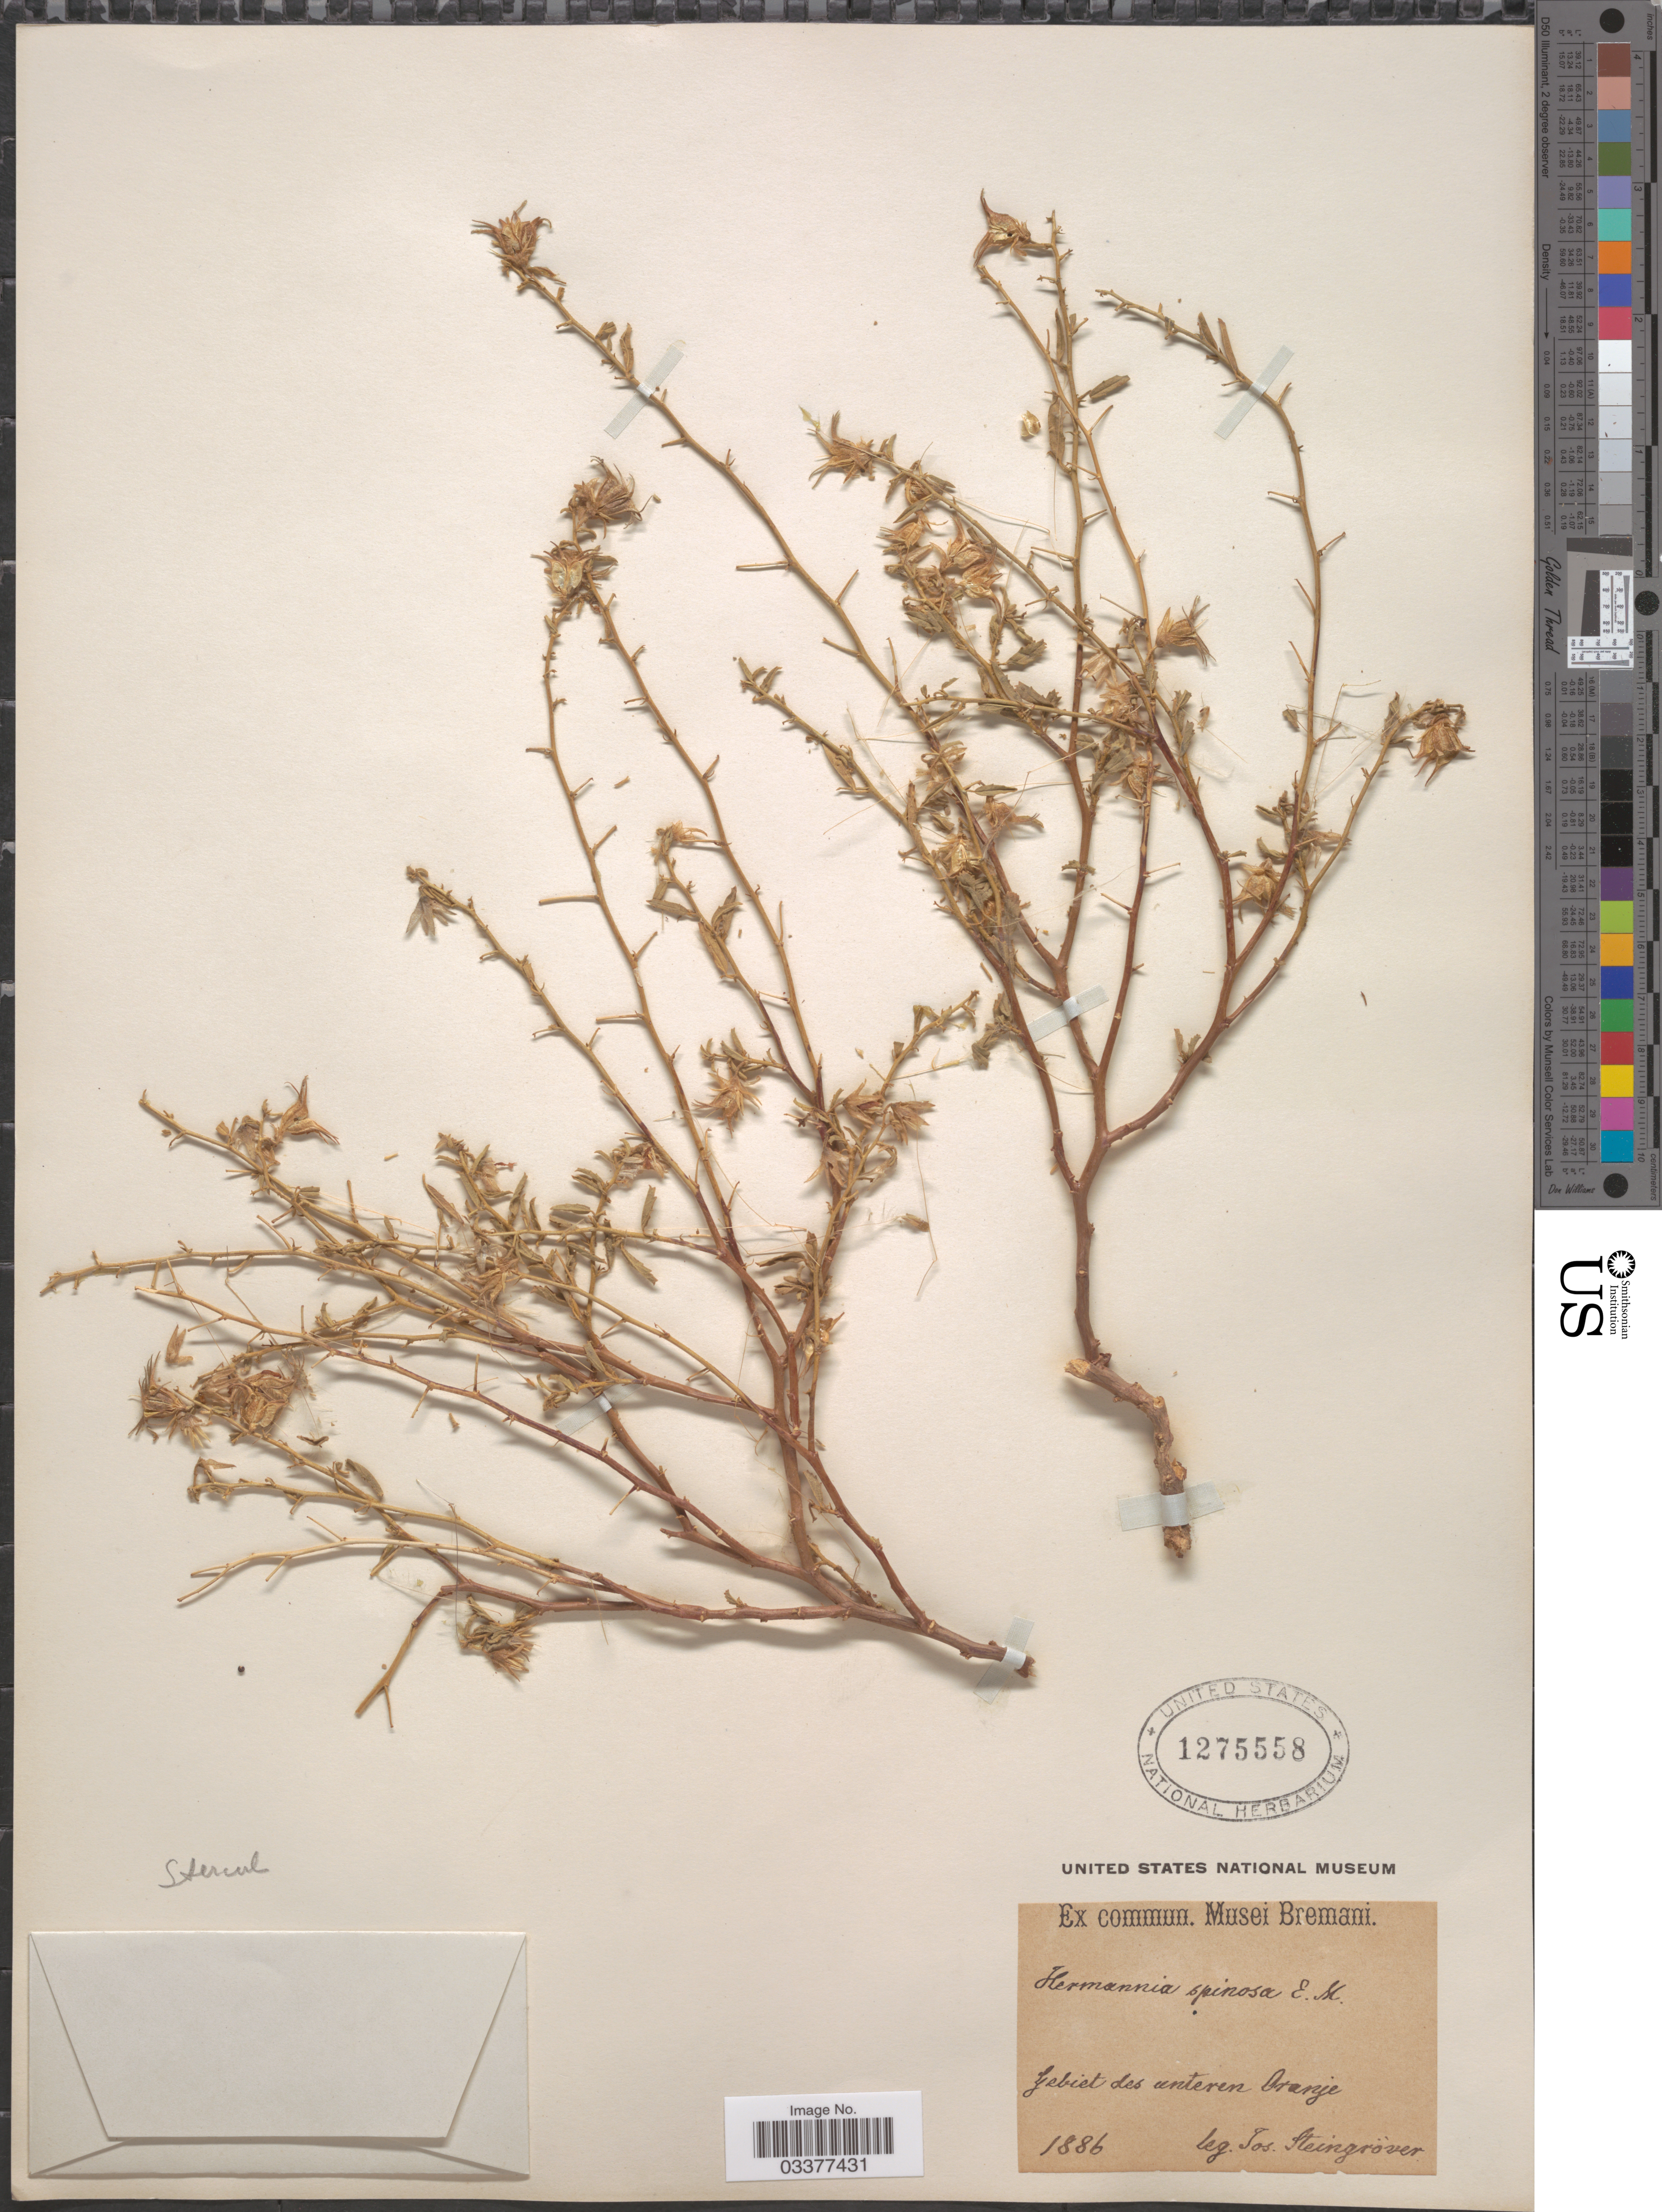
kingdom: Plantae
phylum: Tracheophyta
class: Magnoliopsida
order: Malvales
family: Malvaceae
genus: Hermannia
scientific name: Hermannia spinosa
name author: E. Mey. ex Harv.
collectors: J. Steingröver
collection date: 1886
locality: Gebiet des unteren Oranje.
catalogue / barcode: US 1275558